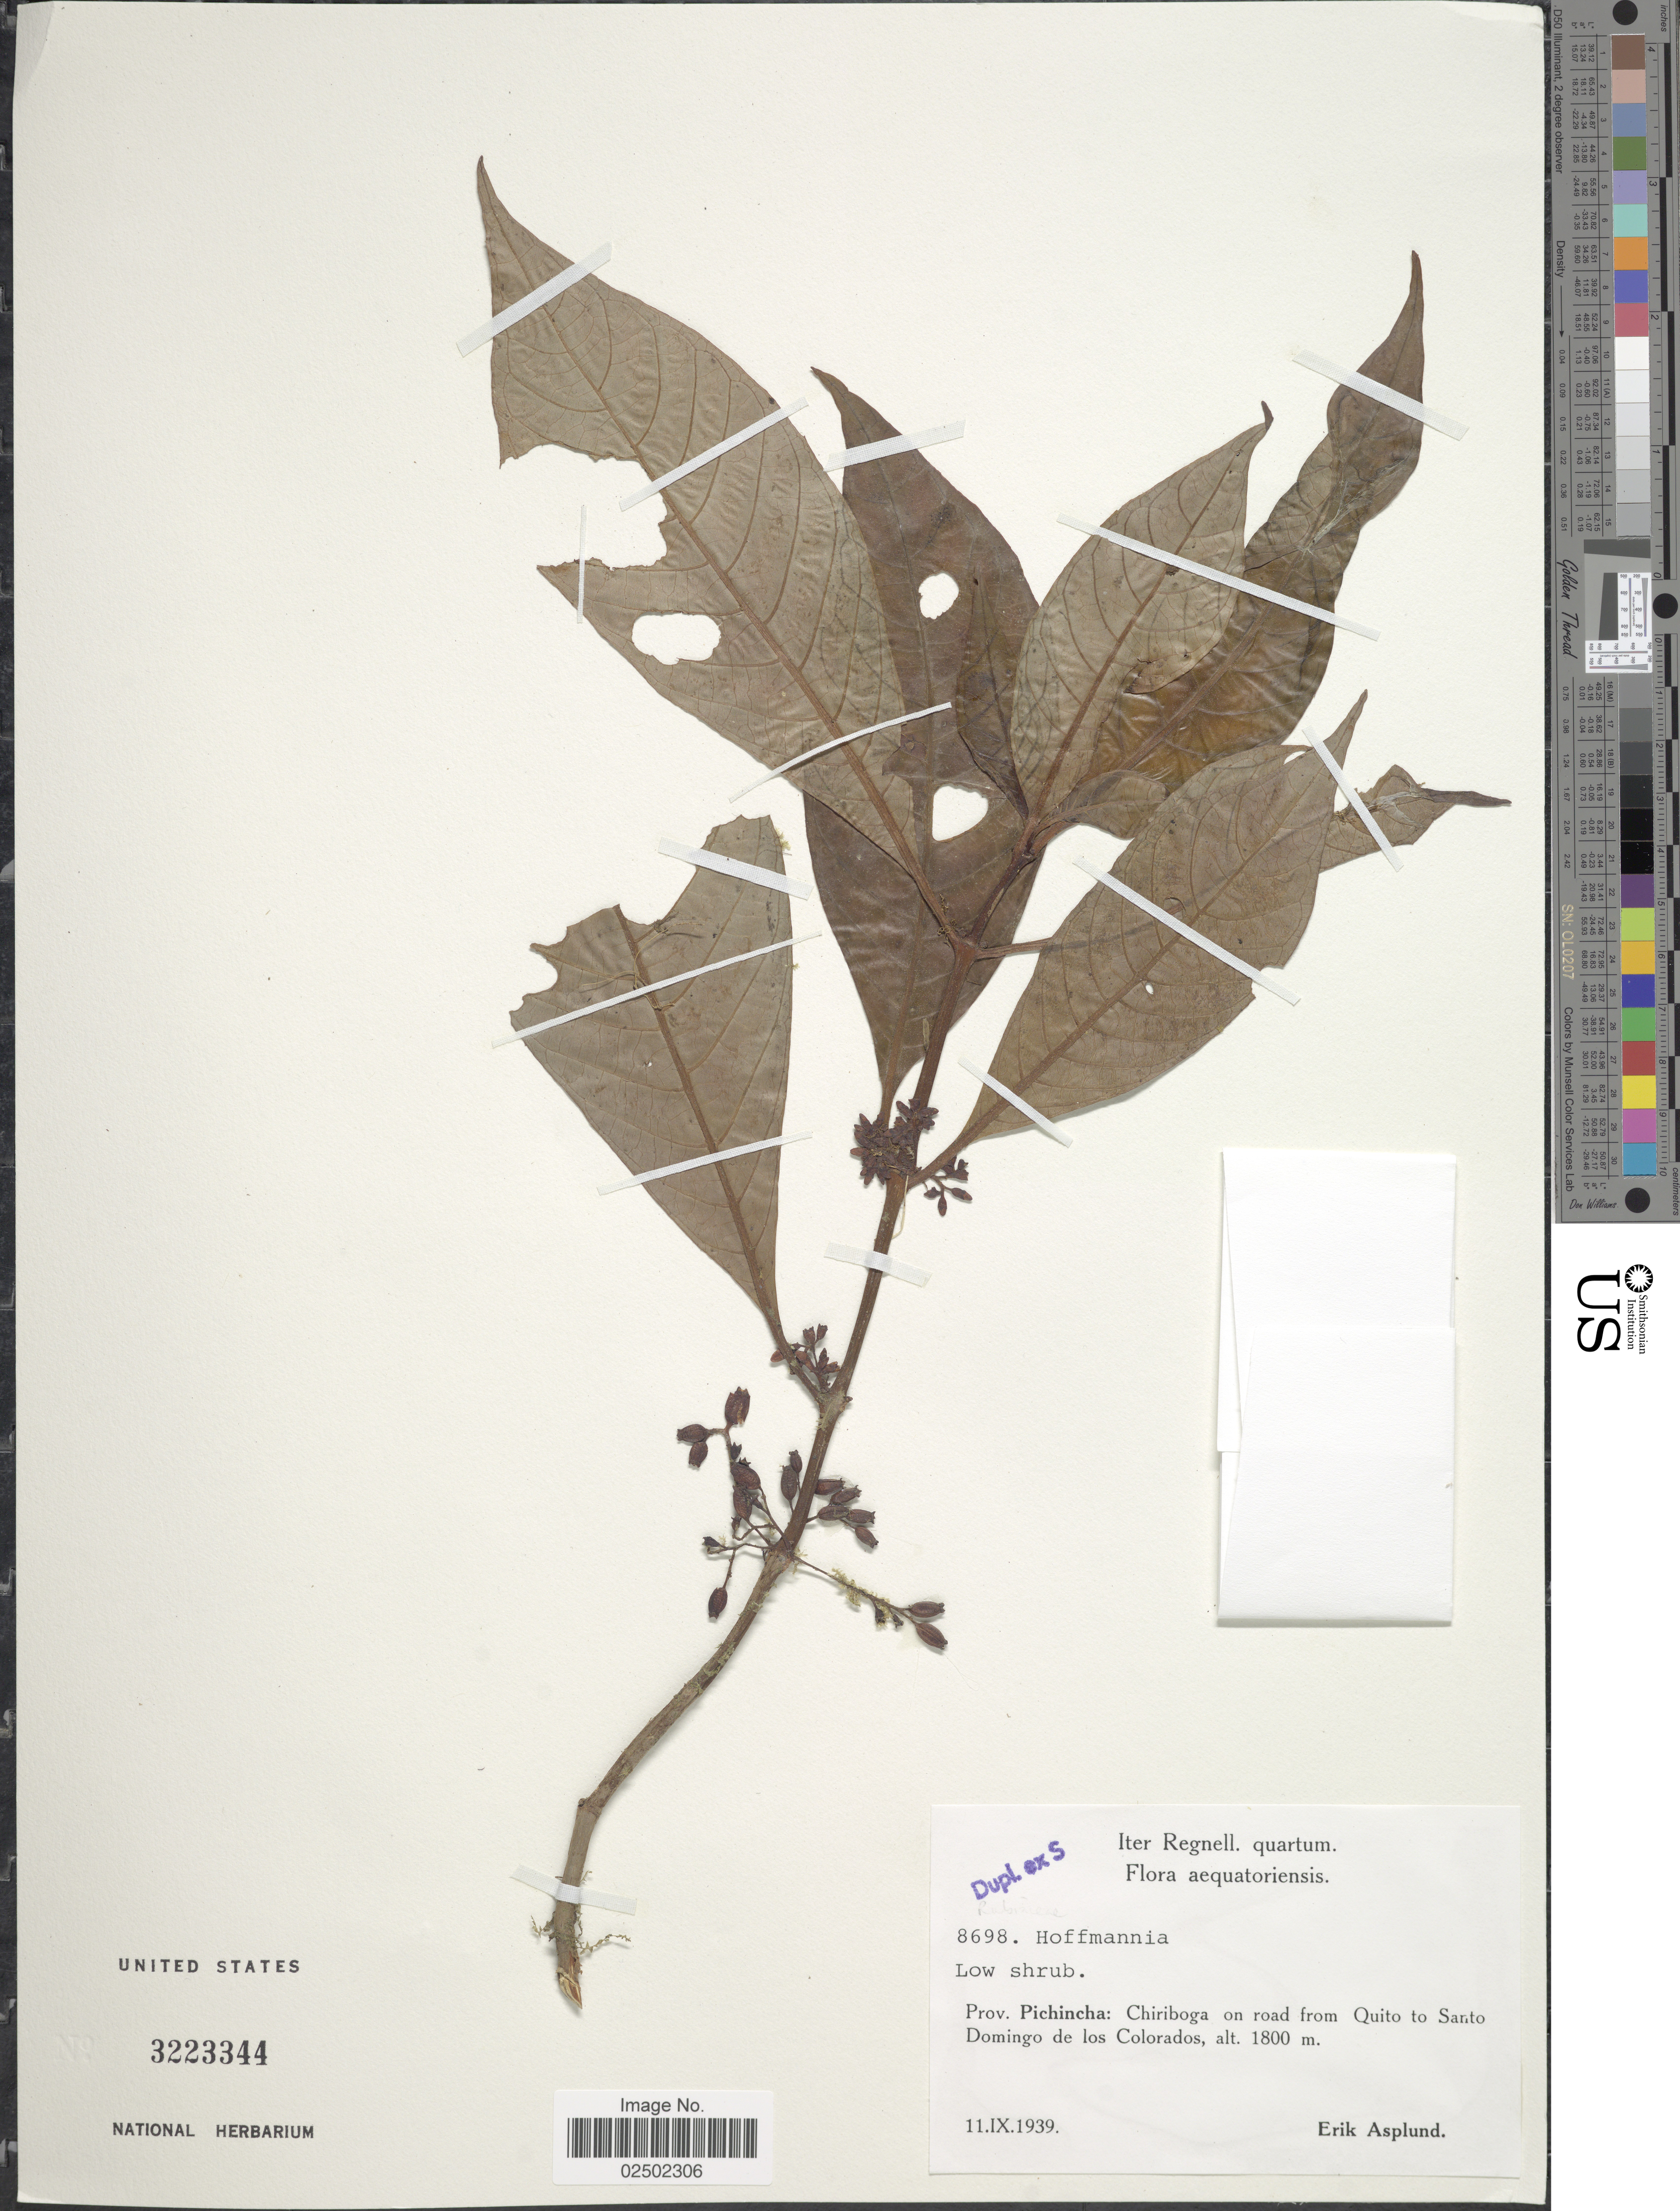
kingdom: Plantae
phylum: Tracheophyta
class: Magnoliopsida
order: Gentianales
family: Rubiaceae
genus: Hoffmannia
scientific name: Hoffmannia sp.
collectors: E. Asplund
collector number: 8698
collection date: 1939-09-11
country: Ecuador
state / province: Pichincha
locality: Prov. Pichincha: Chiriboga on road from Quito to Santo Domingo de los Colorados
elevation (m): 1800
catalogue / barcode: US 3223344